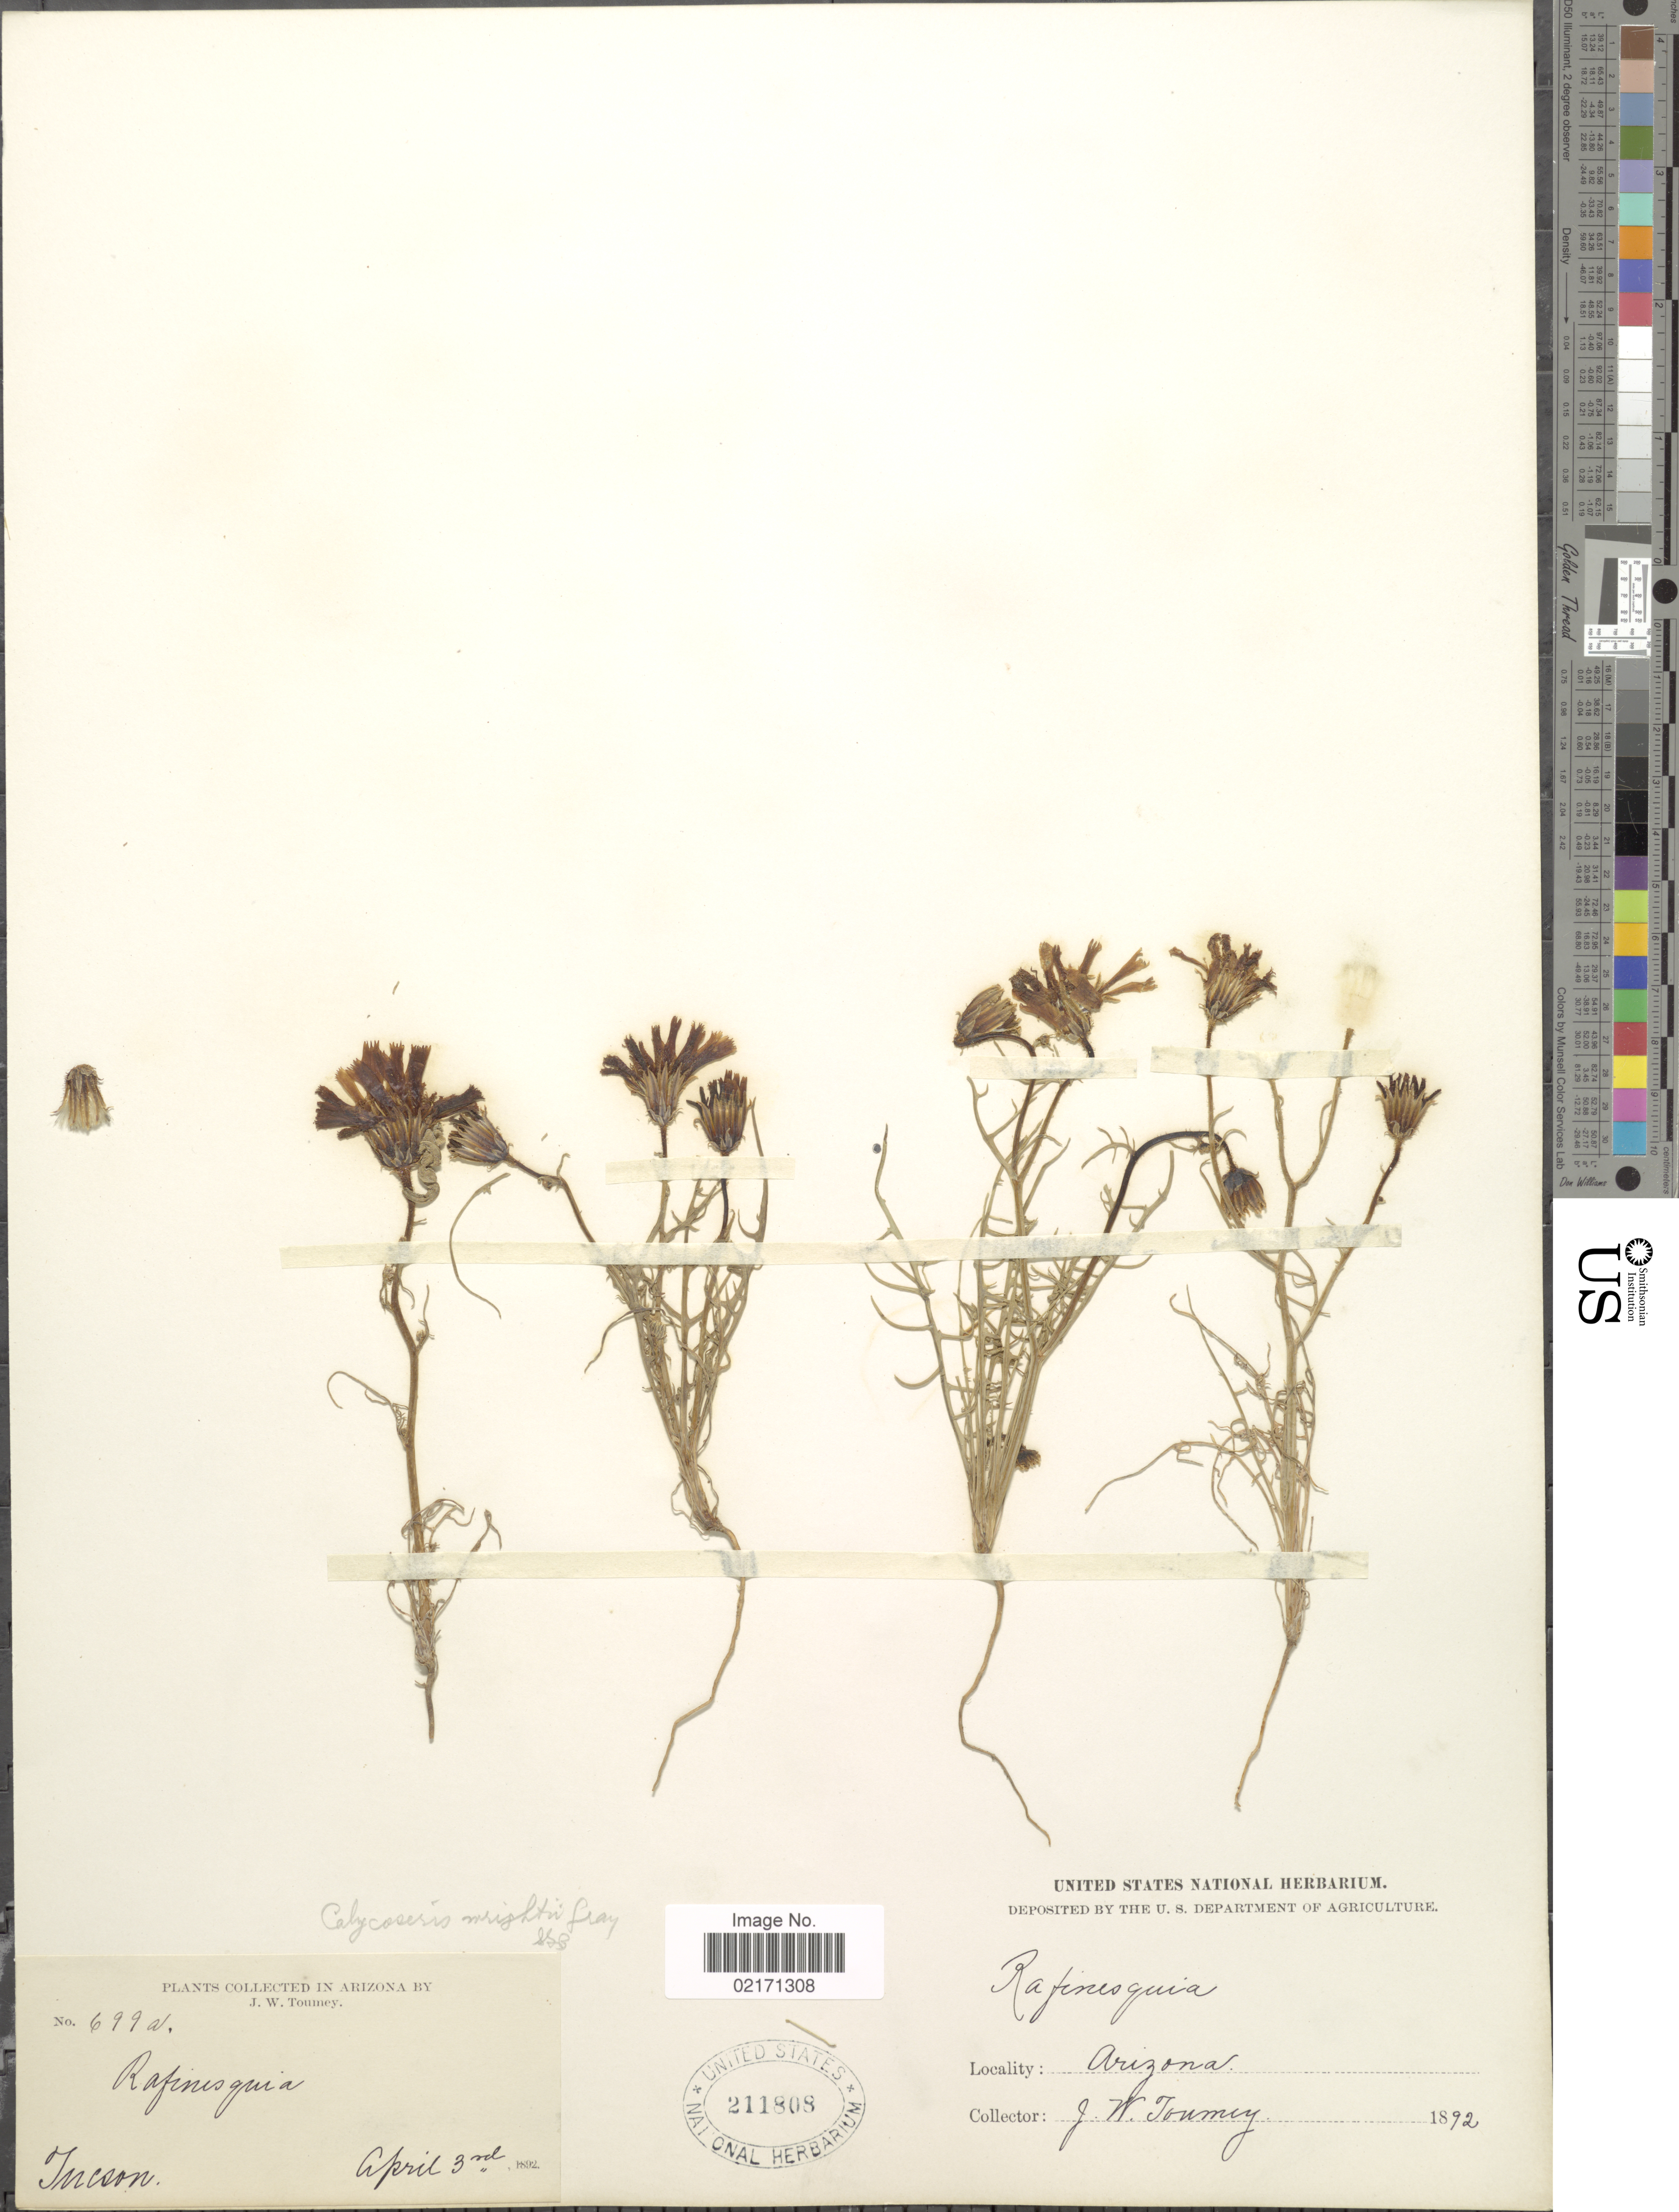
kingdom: Plantae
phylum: Tracheophyta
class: Magnoliopsida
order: Asterales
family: Asteraceae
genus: Calycoseris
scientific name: Calycoseris wrightii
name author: A. Gray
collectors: J. W. Toumey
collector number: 699a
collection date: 1892-04-03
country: United States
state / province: Arizona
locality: Tucson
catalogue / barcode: US 211808